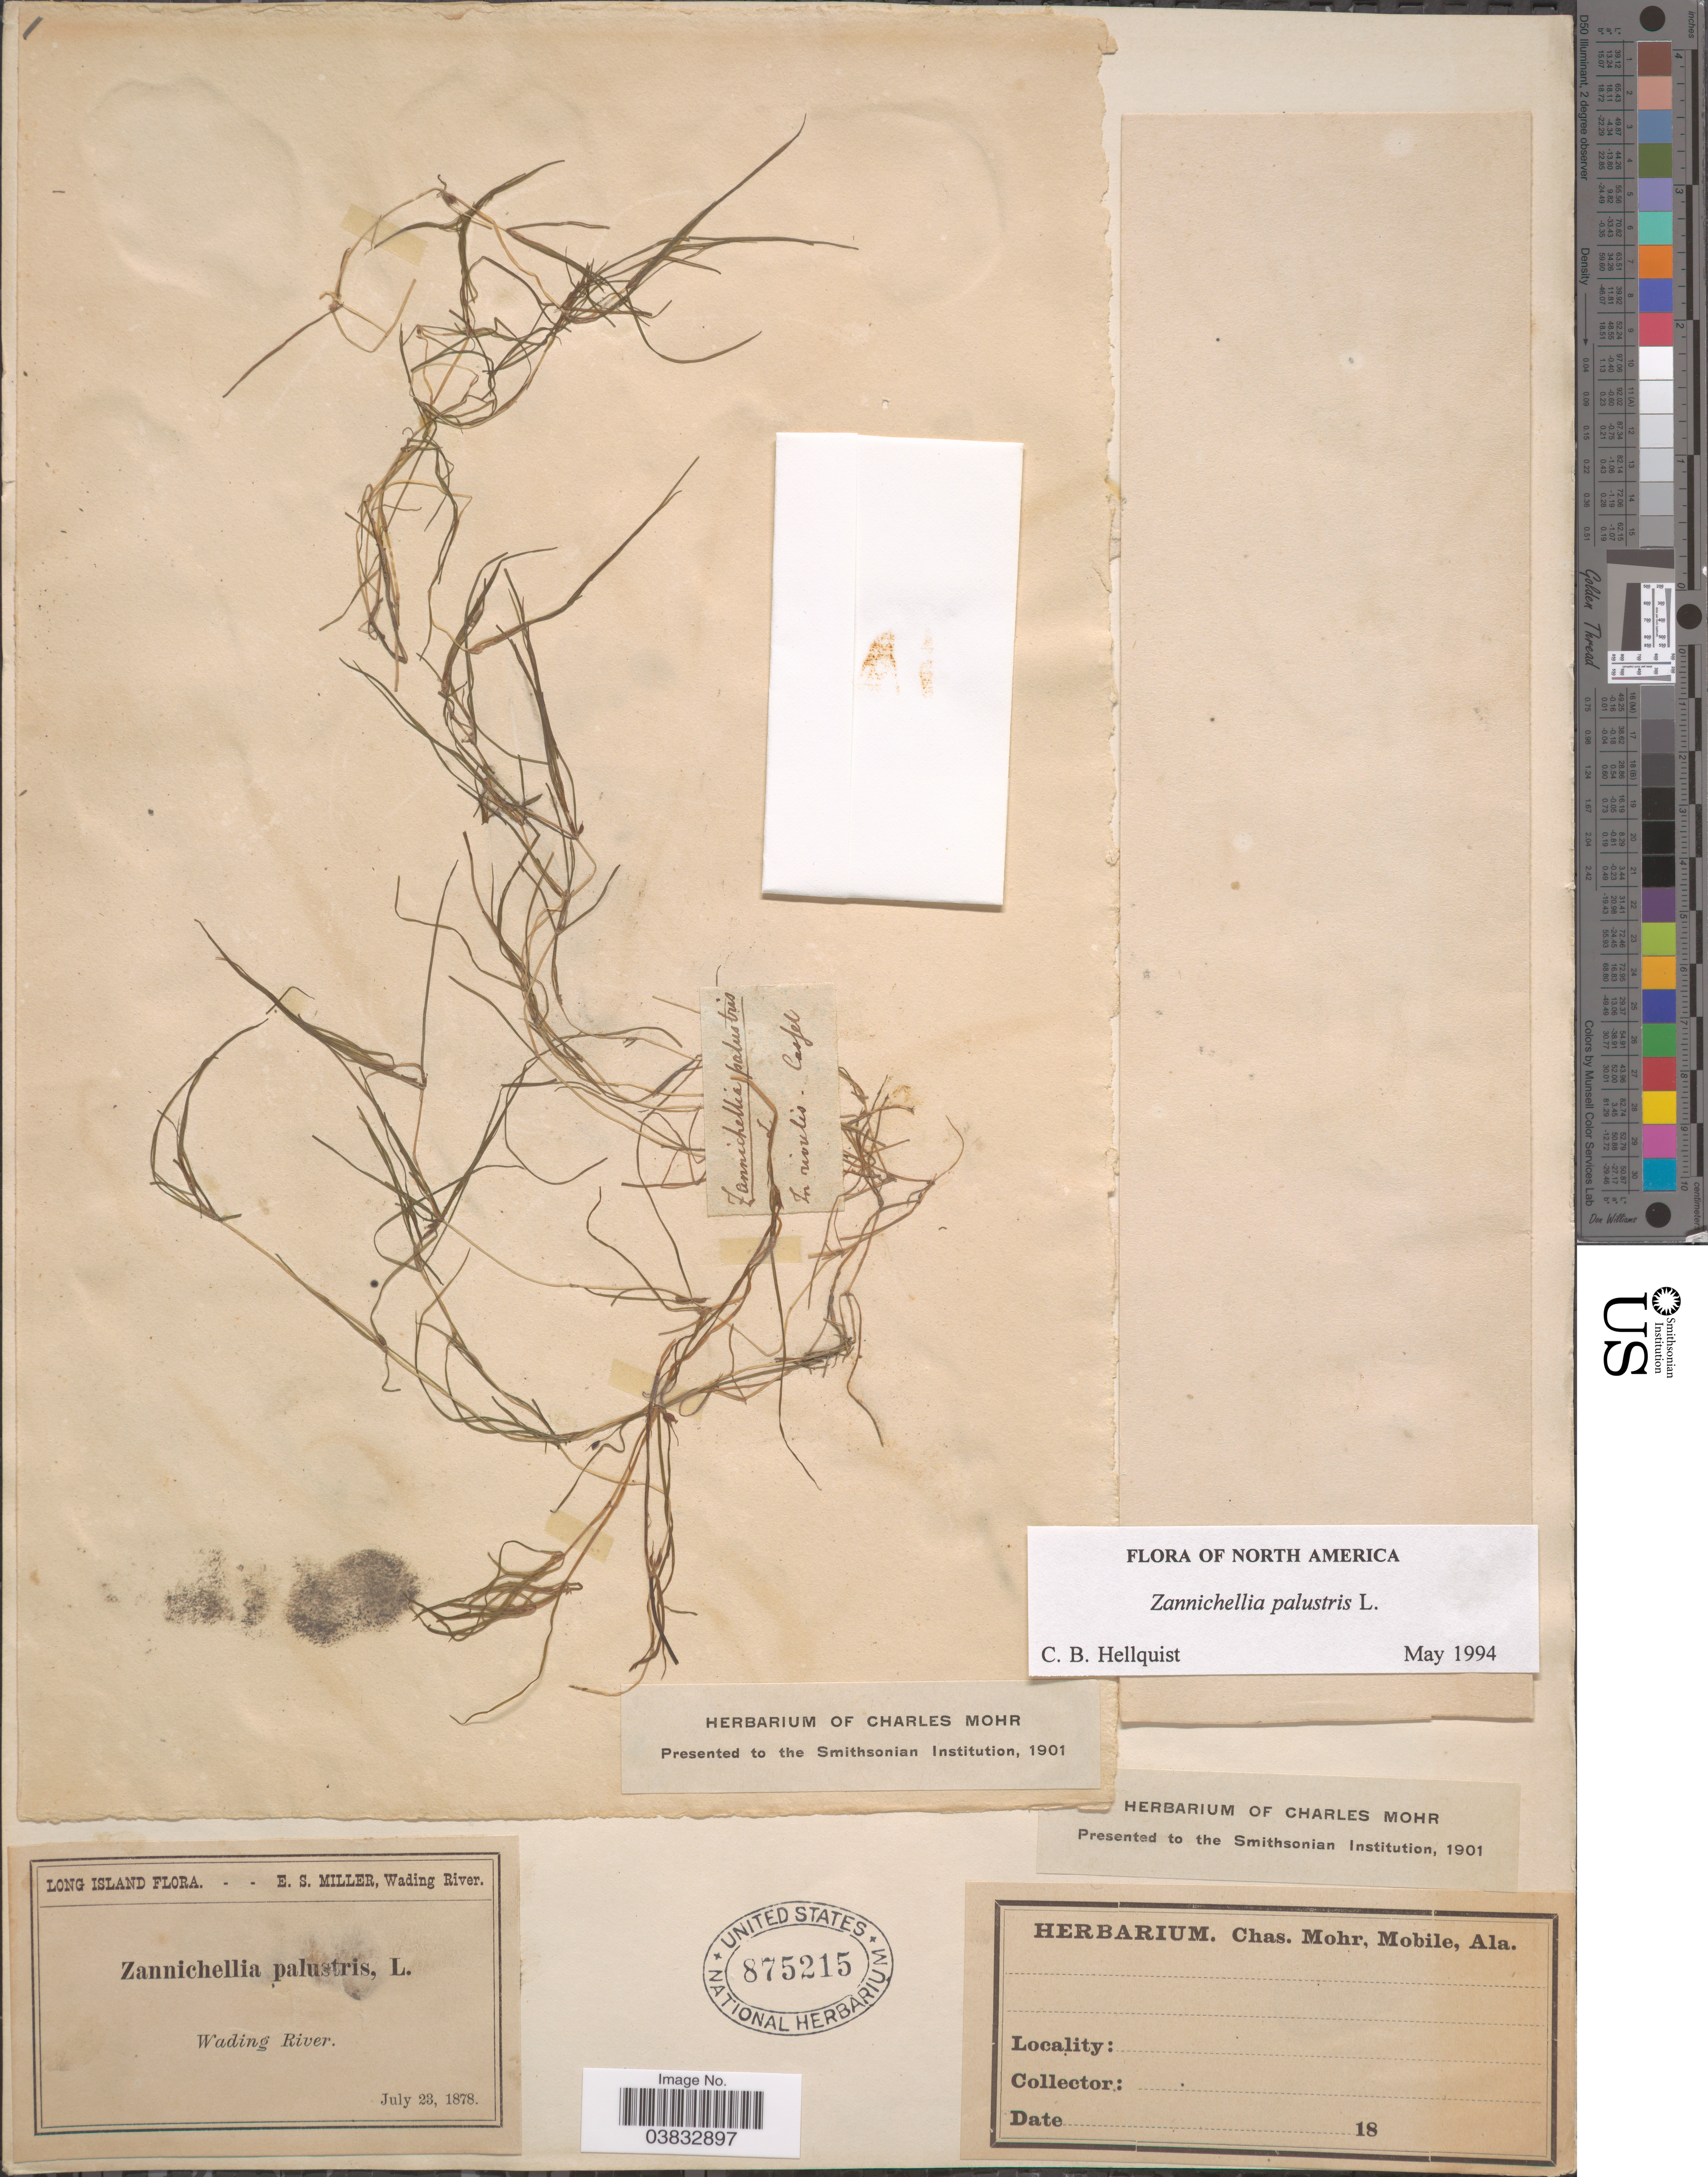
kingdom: Plantae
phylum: Tracheophyta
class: Liliopsida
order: Alismatales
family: Potamogetonaceae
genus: Zannichellia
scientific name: Zannichellia palustris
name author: L.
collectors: E. S. Miller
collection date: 1878-07-23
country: United States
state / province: New York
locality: Long Island. Wading River.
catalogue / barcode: US 875215